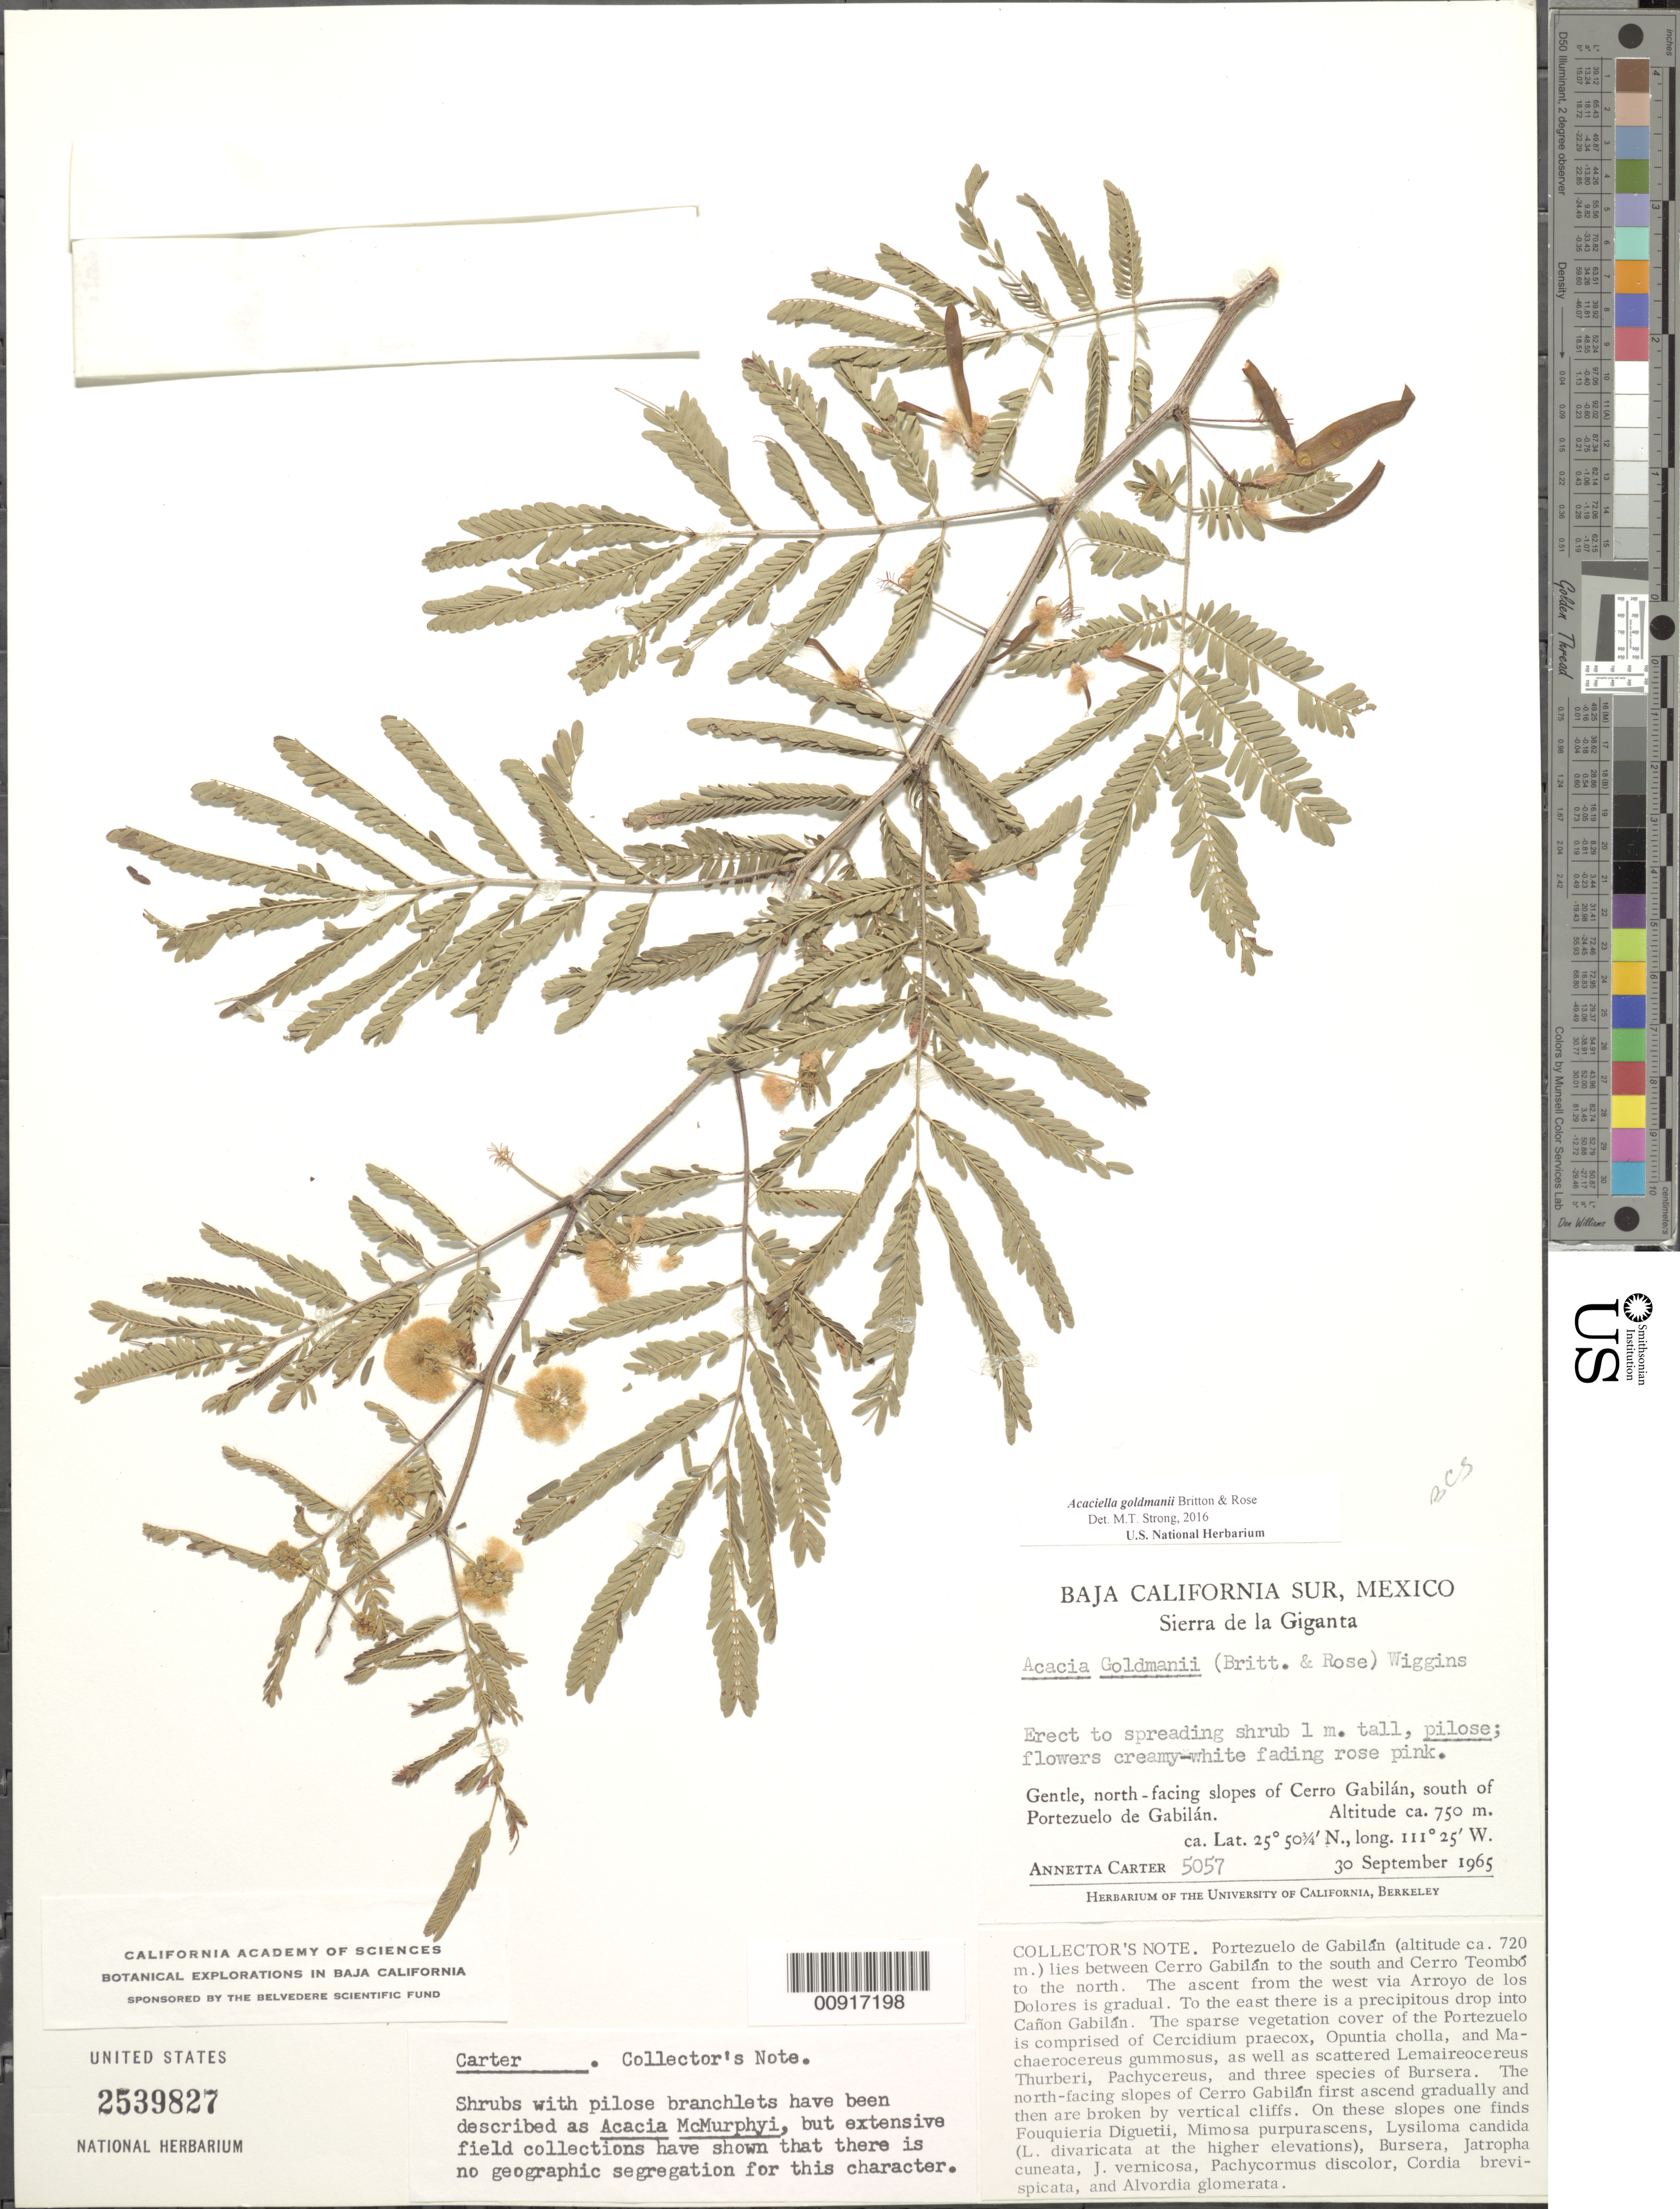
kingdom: Plantae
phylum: Tracheophyta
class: Magnoliopsida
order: Fabales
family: Fabaceae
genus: Acaciella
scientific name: Acaciella goldmanii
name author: Britton & Rose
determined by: Strong, M. T., (US), Smithsonian Institution - National Museum of Natural History (UNITED STATES)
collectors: A. Carter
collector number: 5057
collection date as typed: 30 Sep 1965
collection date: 1965-09-30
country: Mexico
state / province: Baja California Sur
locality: Gentle, north-facing slopes of Cerro Gabilán, south of Portezuelo de Gabilán.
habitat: Gentle, north-facing slopes of cerro.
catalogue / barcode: US 2539827